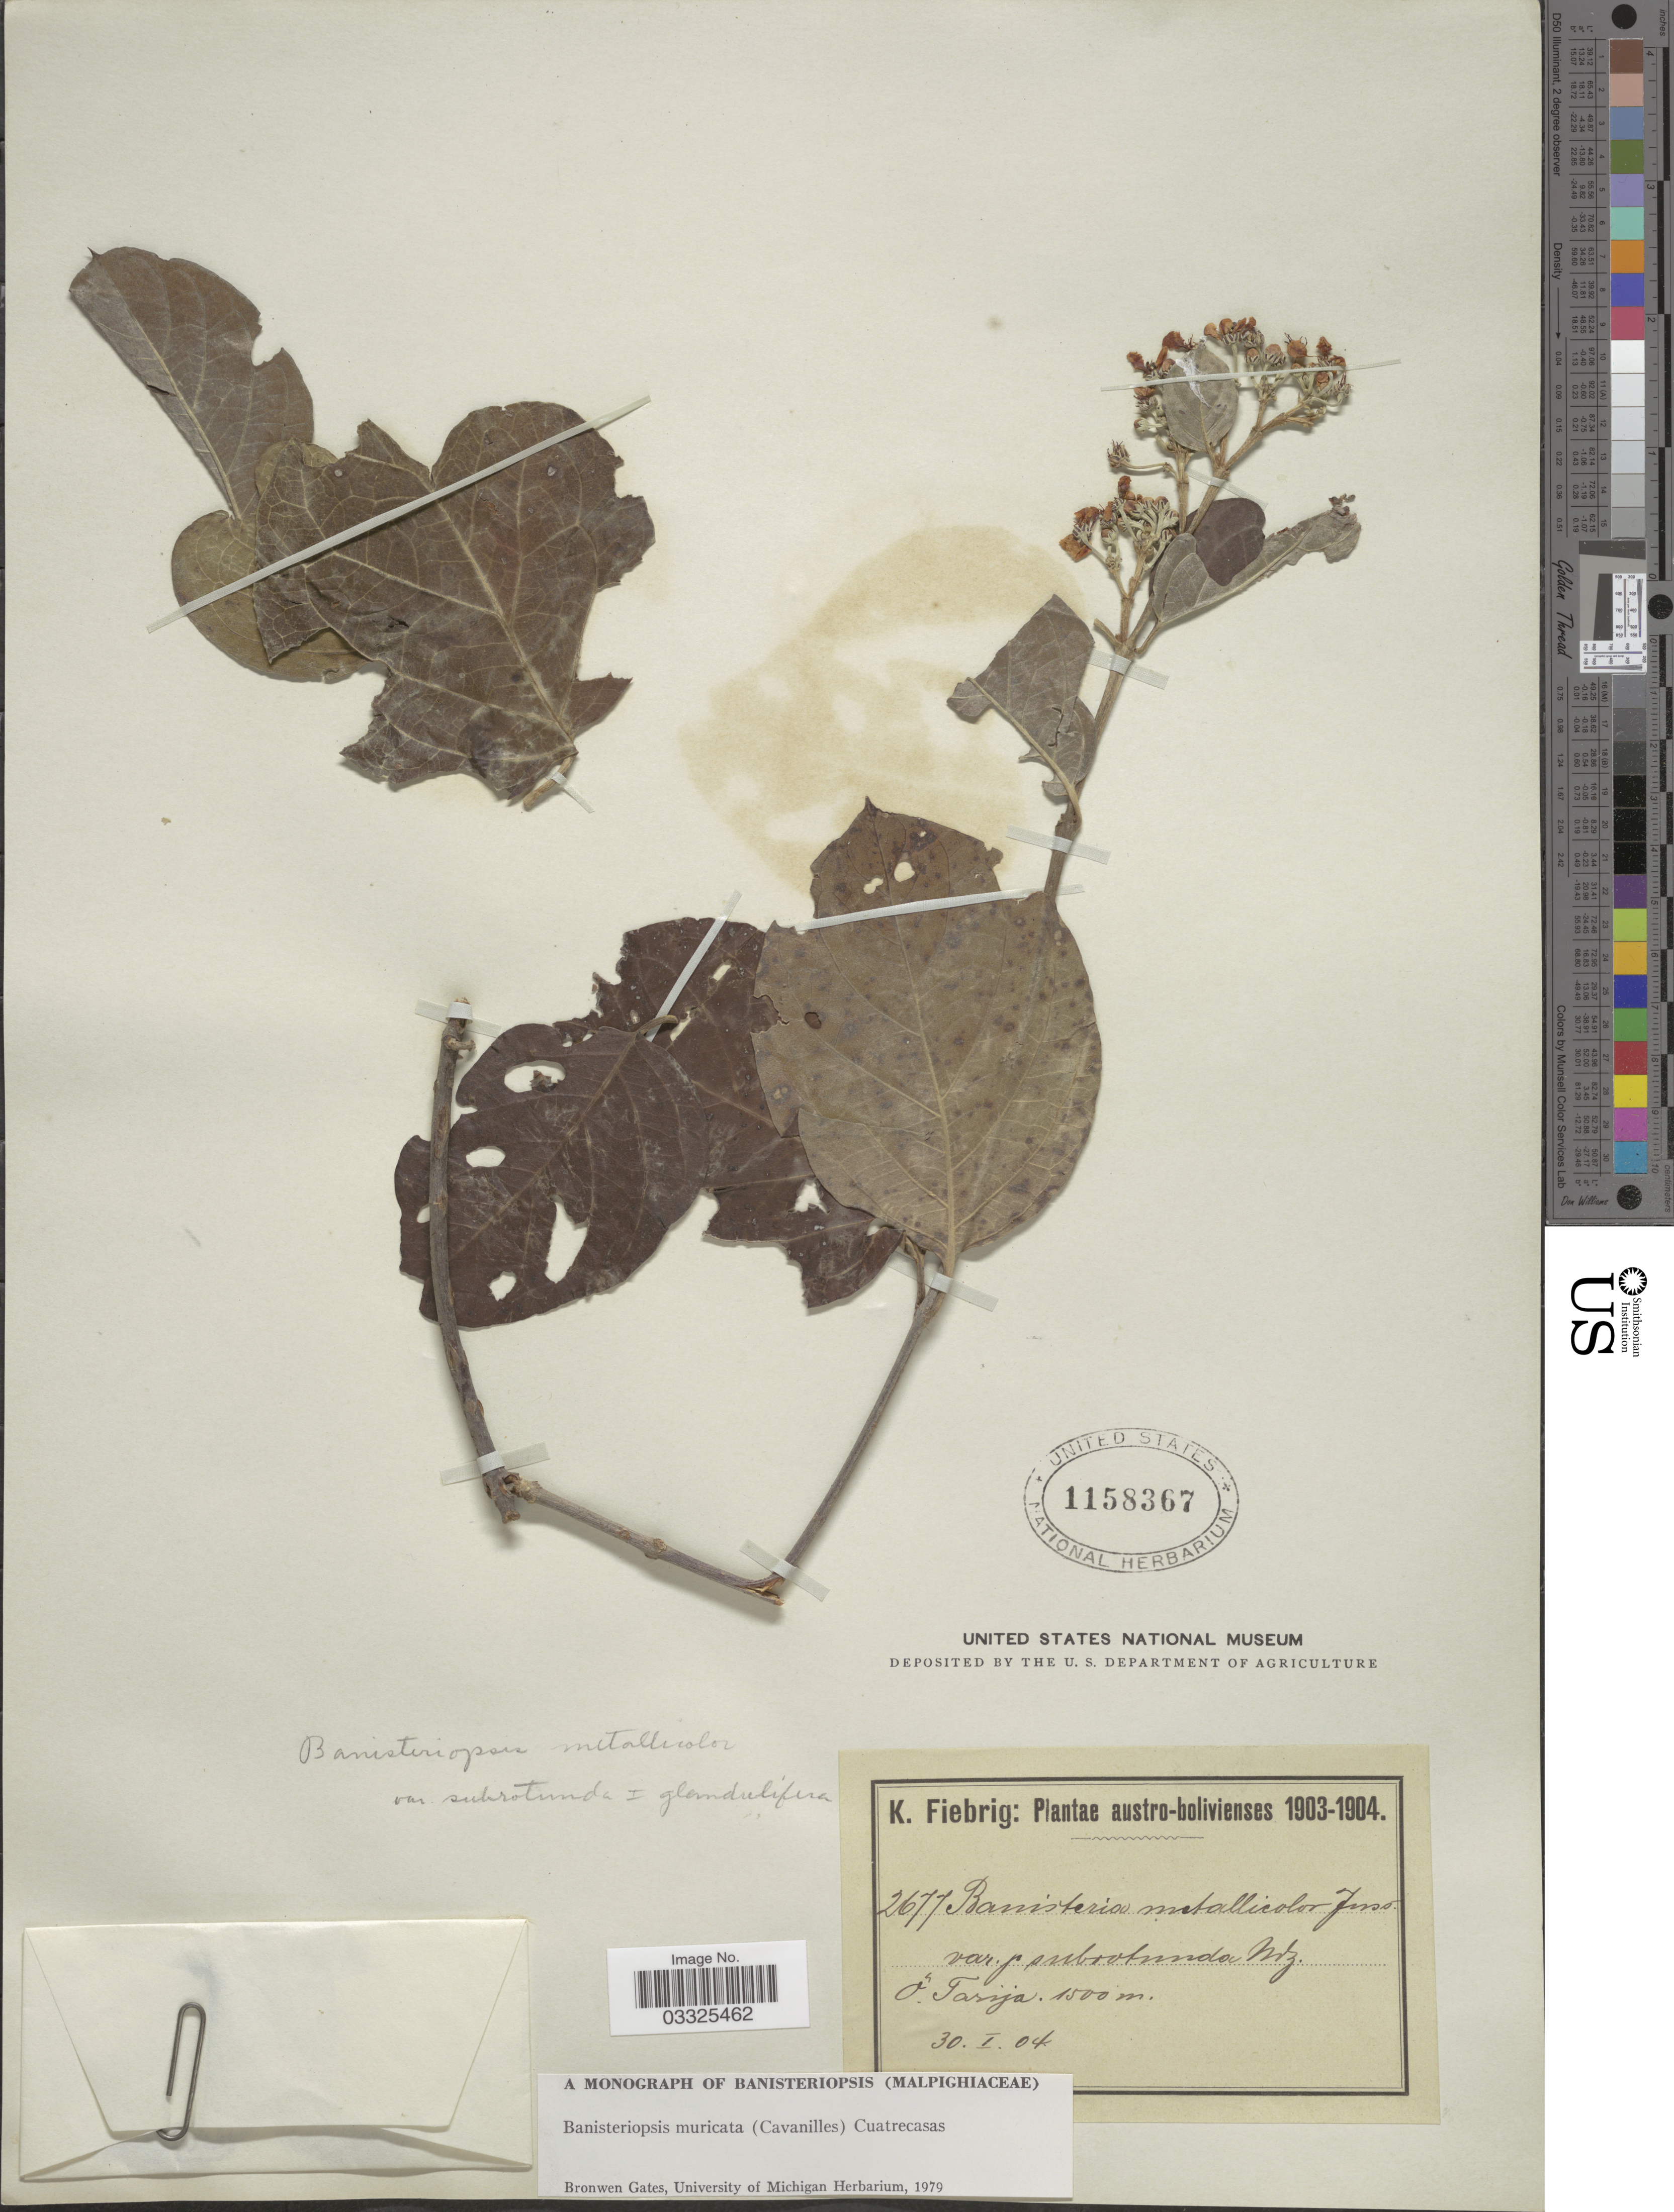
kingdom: Plantae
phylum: Tracheophyta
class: Magnoliopsida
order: Malpighiales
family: Malpighiaceae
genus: Banisteriopsis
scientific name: Banisteriopsis muricata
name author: (Cav.) Cuatrec.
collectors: K. Fiebrig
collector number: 2677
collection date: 1904-01-30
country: Bolivia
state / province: Tarija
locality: Ö. Tarija.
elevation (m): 1500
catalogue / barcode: US 1158367